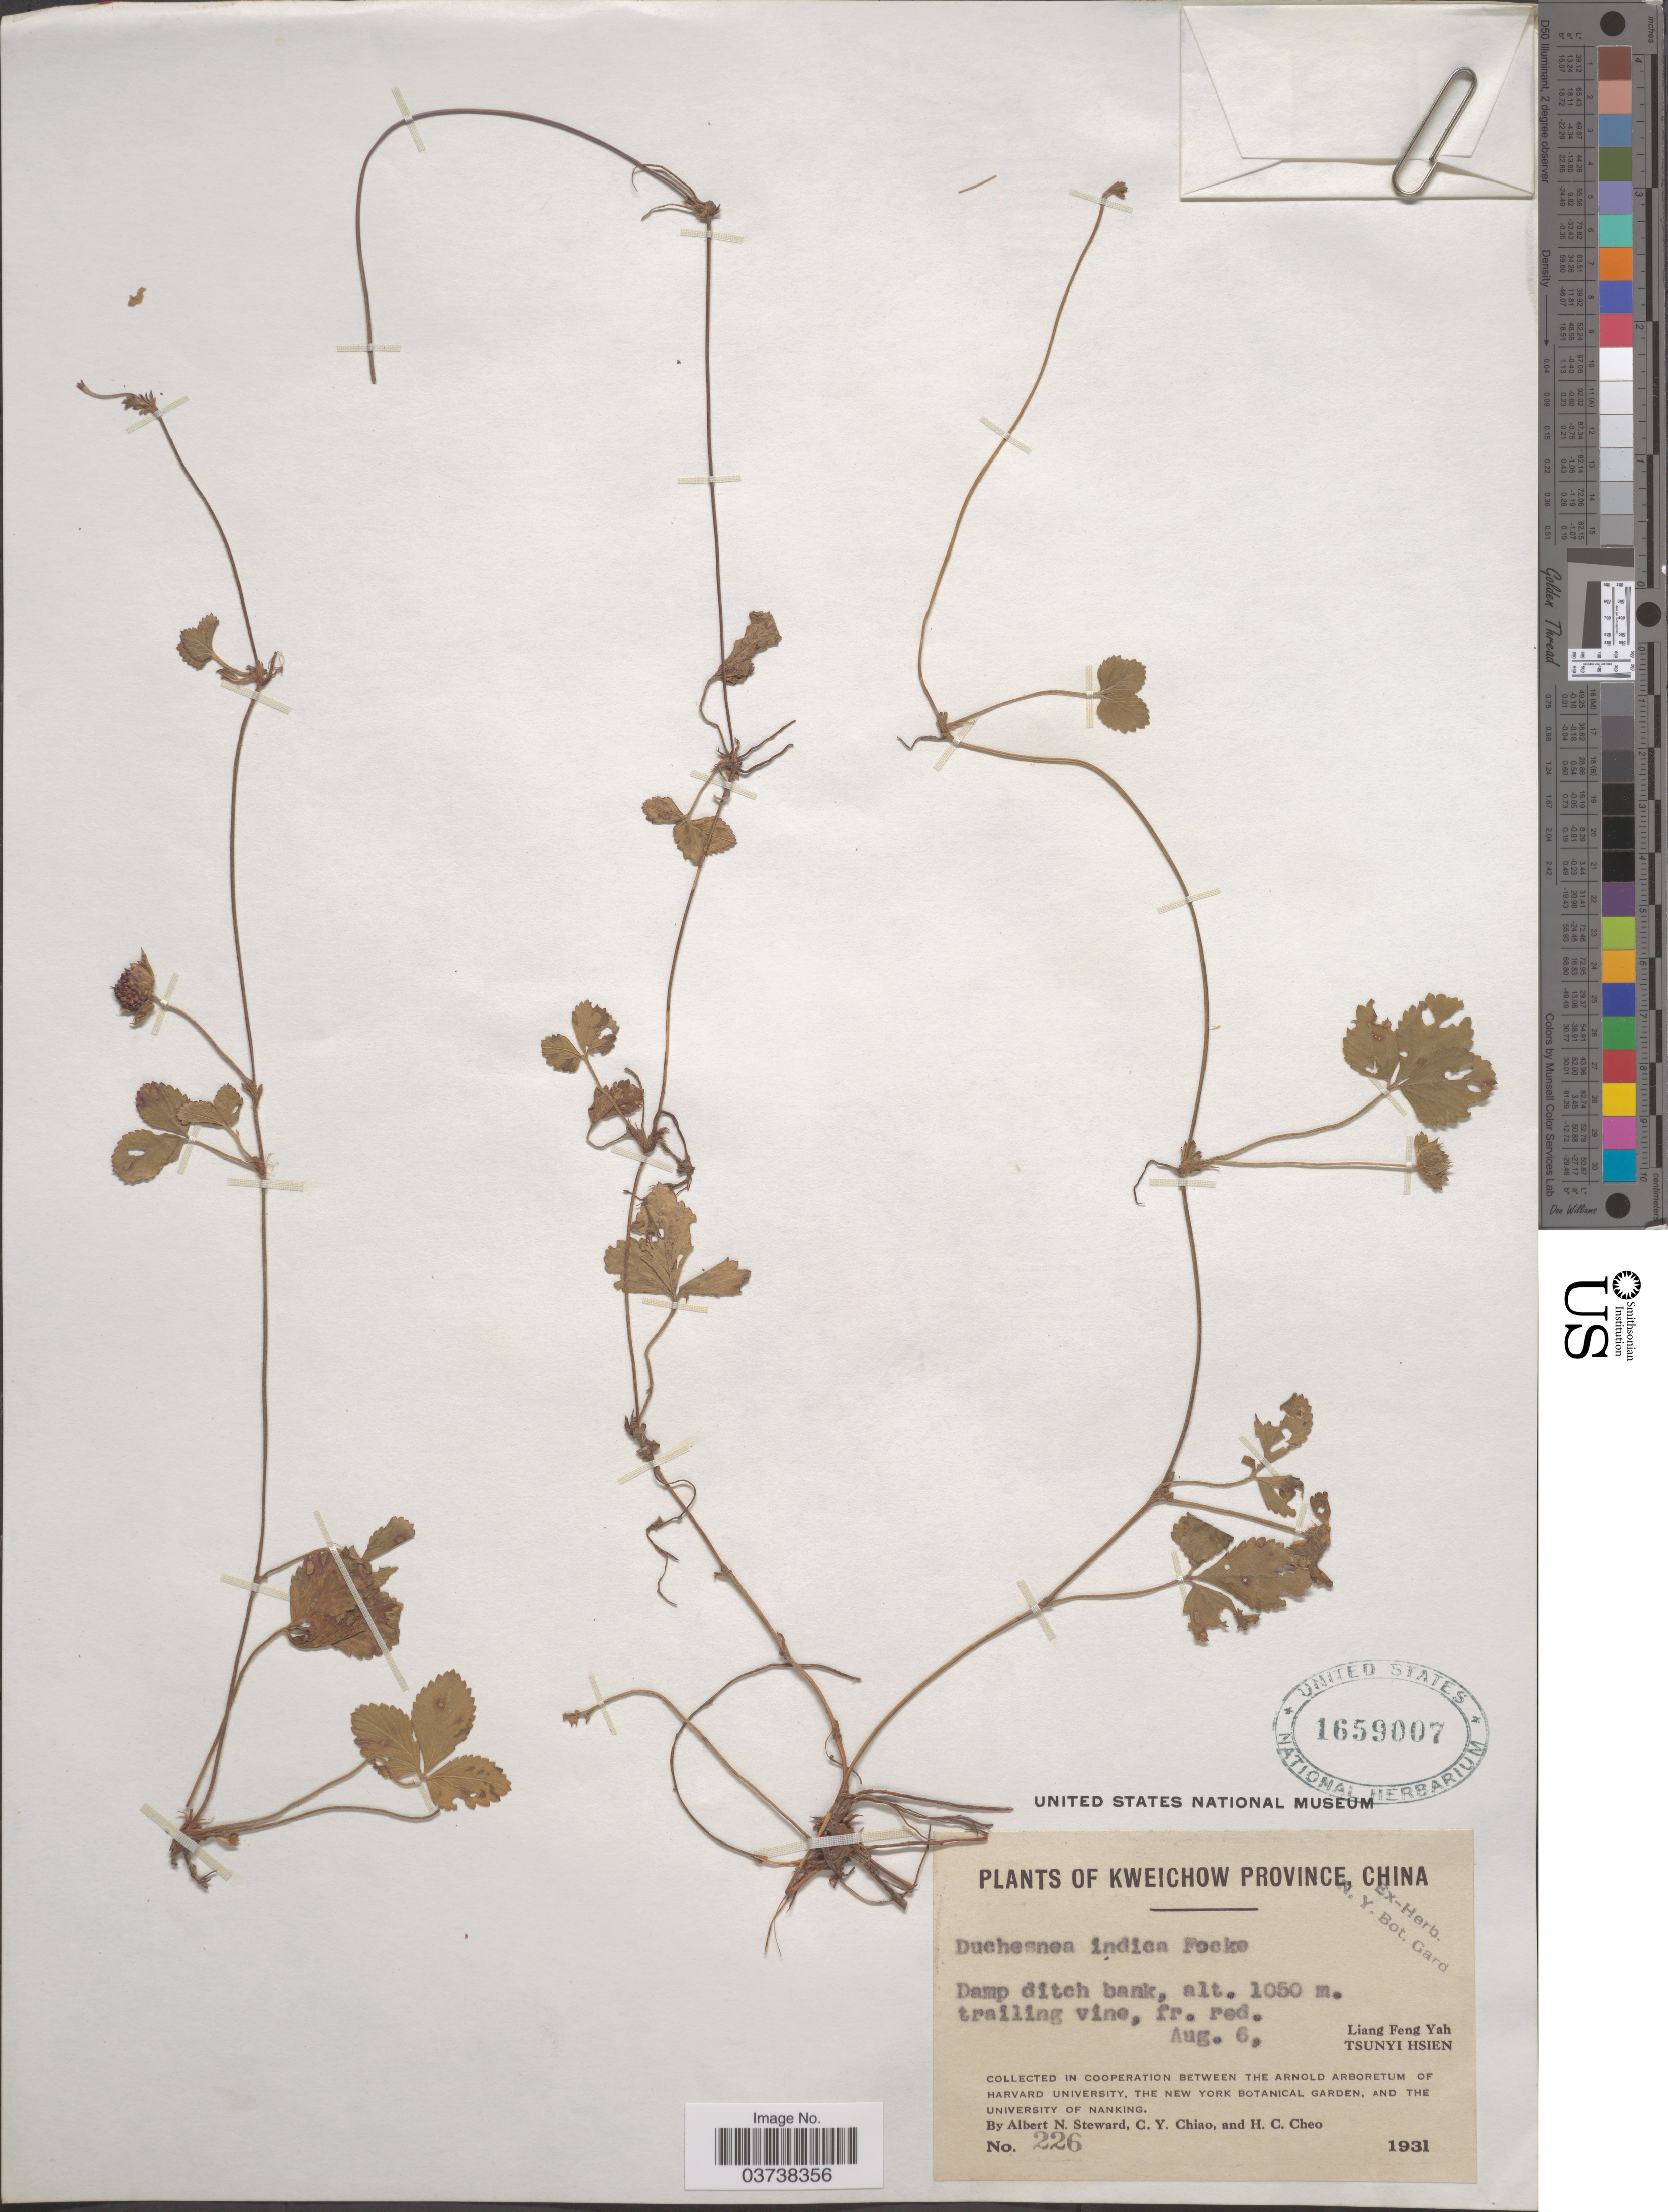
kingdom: Plantae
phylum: Tracheophyta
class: Magnoliopsida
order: Rosales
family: Rosaceae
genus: Potentilla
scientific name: Potentilla indica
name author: (Andrews) Th. Wolf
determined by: Strong, Mark T., (BOT), Smithsonian Institution - National Museum of Natural History (UNITED STATES)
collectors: A. N. Steward, C. Y. Chiao & H. Cheo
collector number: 226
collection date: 1931-08-06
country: China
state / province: Guizhou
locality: Kweichow Province. Liang Feng Yah, Tsunyi Hsien.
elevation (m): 1050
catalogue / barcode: US 1659007